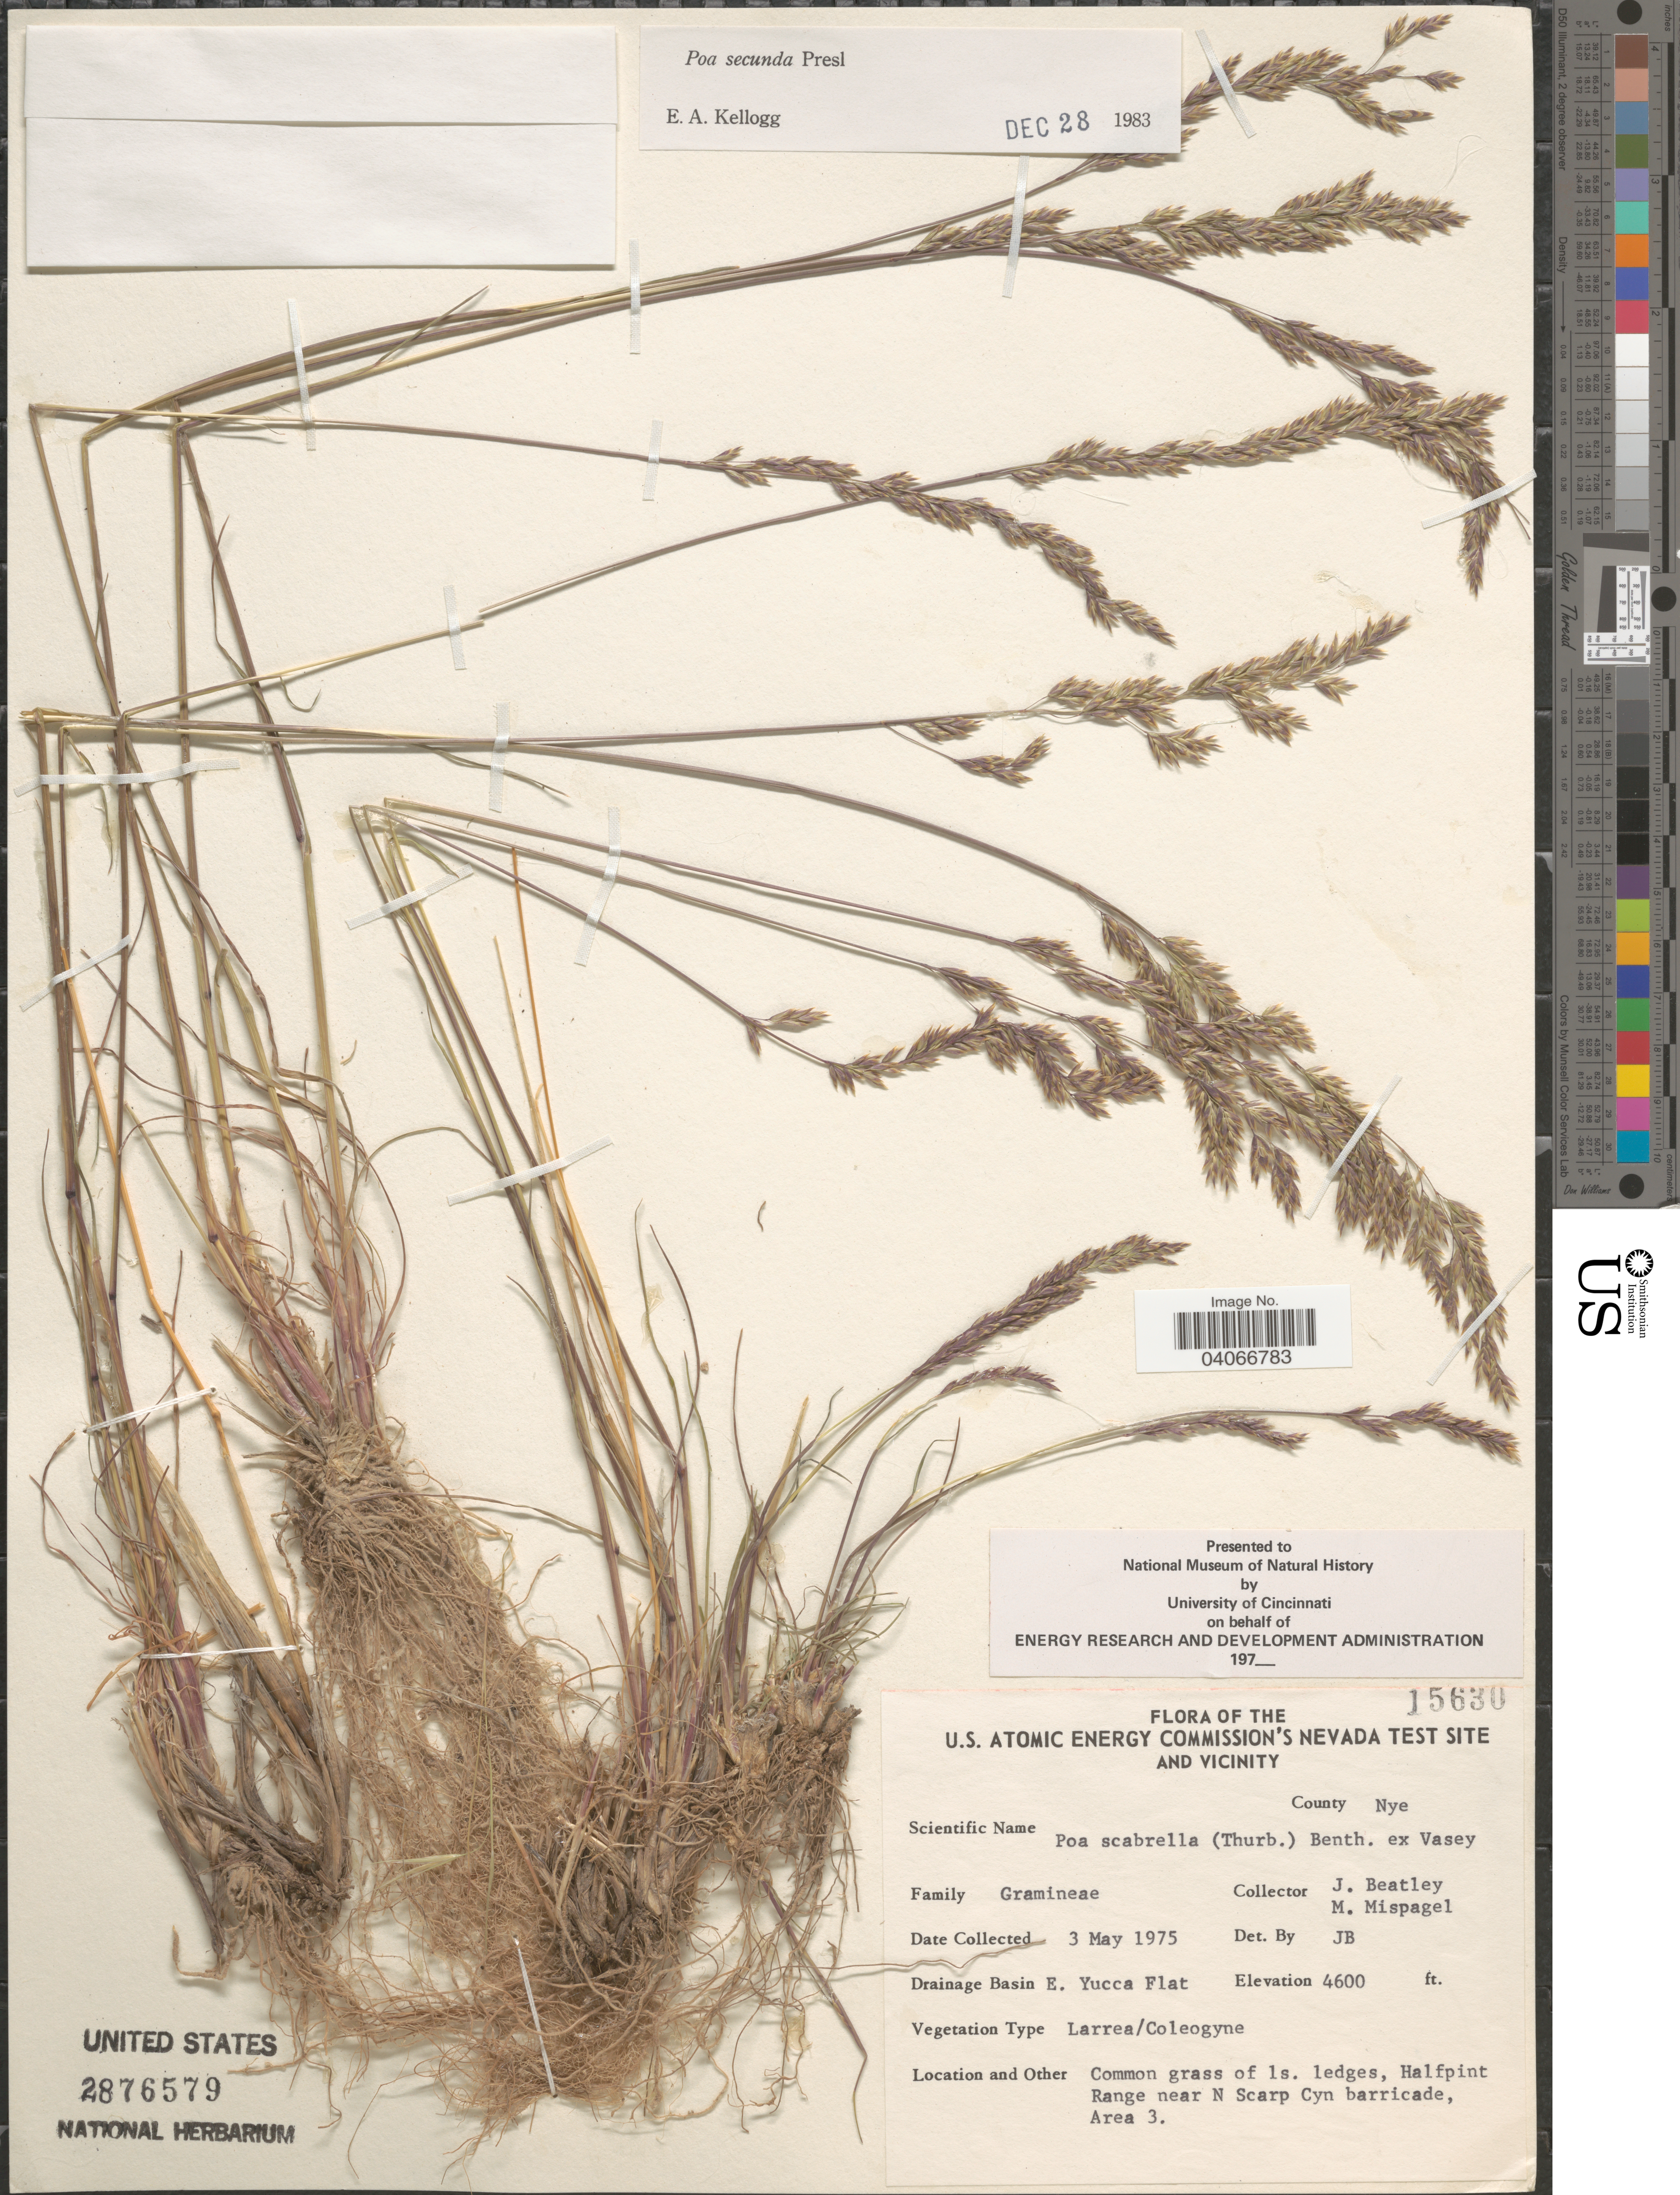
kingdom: Plantae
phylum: Tracheophyta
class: Liliopsida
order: Poales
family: Poaceae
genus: Poa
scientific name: Poa secunda subsp. secunda var. scabrella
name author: (Thurb.) Soreng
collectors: J. C. Beatley & M. Mispagel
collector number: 15630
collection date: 1975-05-03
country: United States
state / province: Nevada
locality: The U.S. Atomic Energy Commission's Nevada Test Site And Vicinity. County Nye. Drainage Basin E. Yucca Flat. Common grass of ls. ledges, Halfpint Range near N Scarp Cyn barricade, Area 3.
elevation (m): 1402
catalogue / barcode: US 2876579